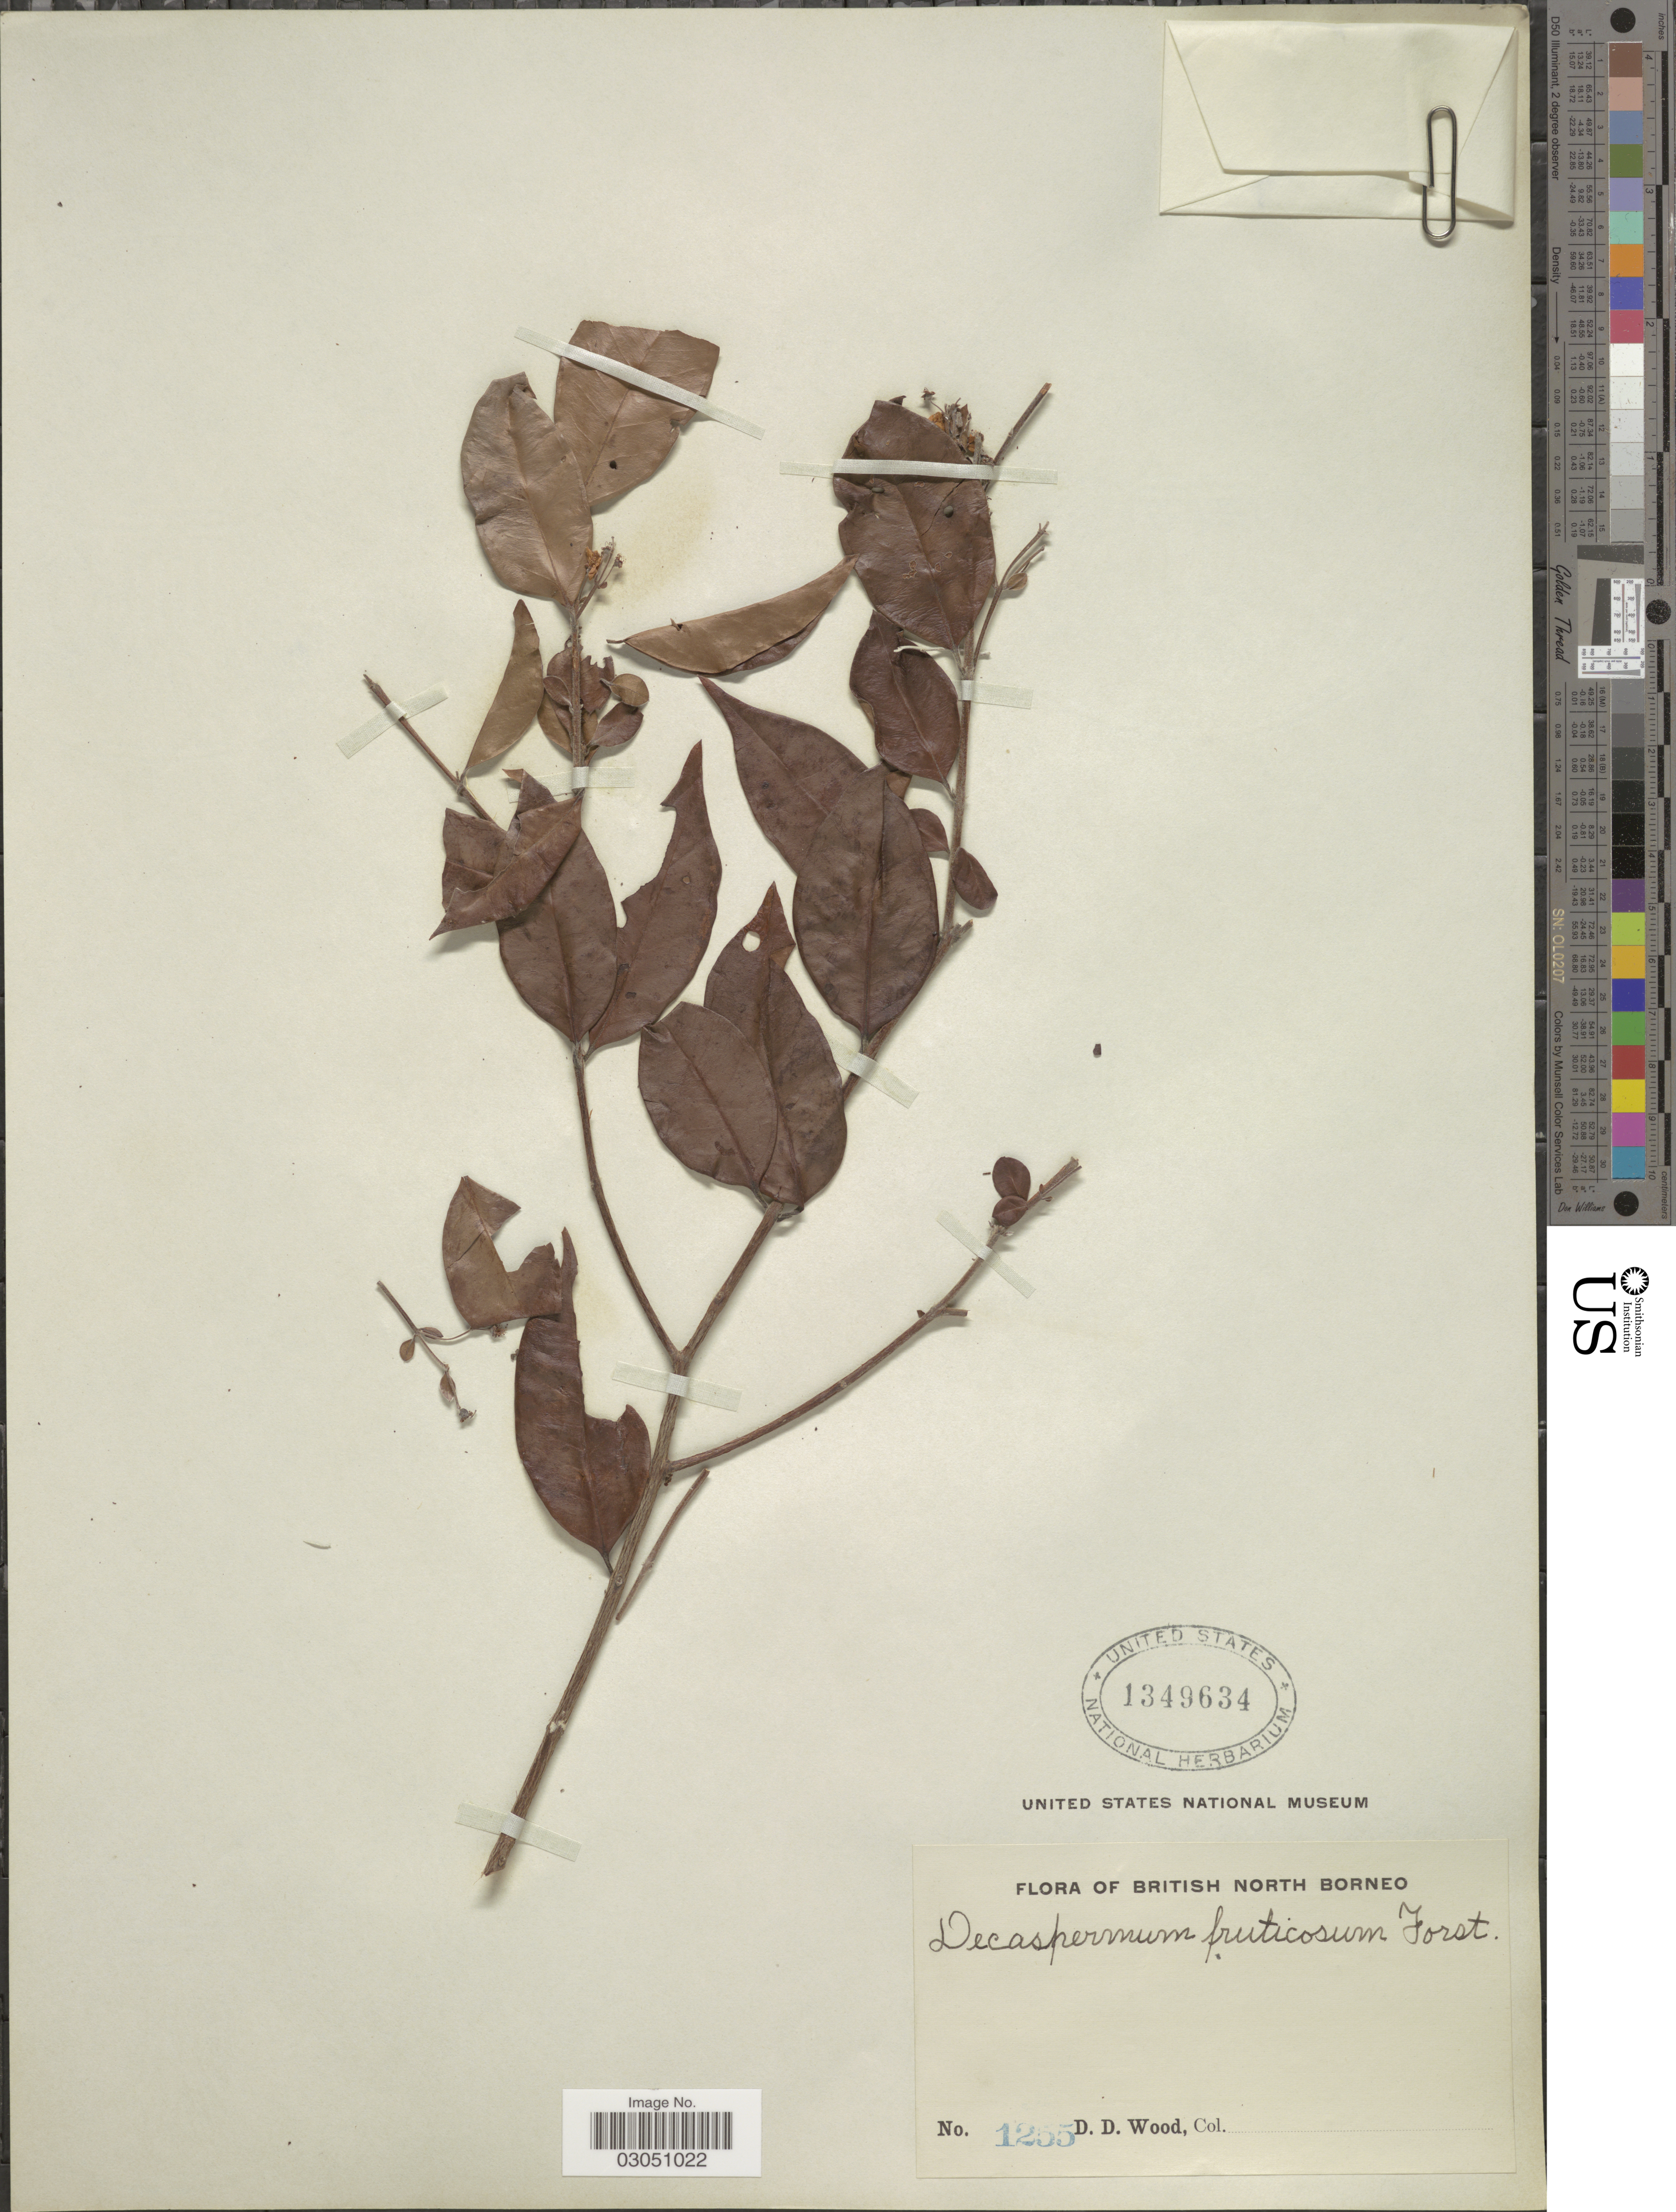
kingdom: Plantae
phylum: Tracheophyta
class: Magnoliopsida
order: Myrtales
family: Myrtaceae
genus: Decaspermum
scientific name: Decaspermum fruticosum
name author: J.R. Forst. & G. Forst.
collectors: D. Wood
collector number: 1255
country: Malaysia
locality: British North Borneo.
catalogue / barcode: US 1349634